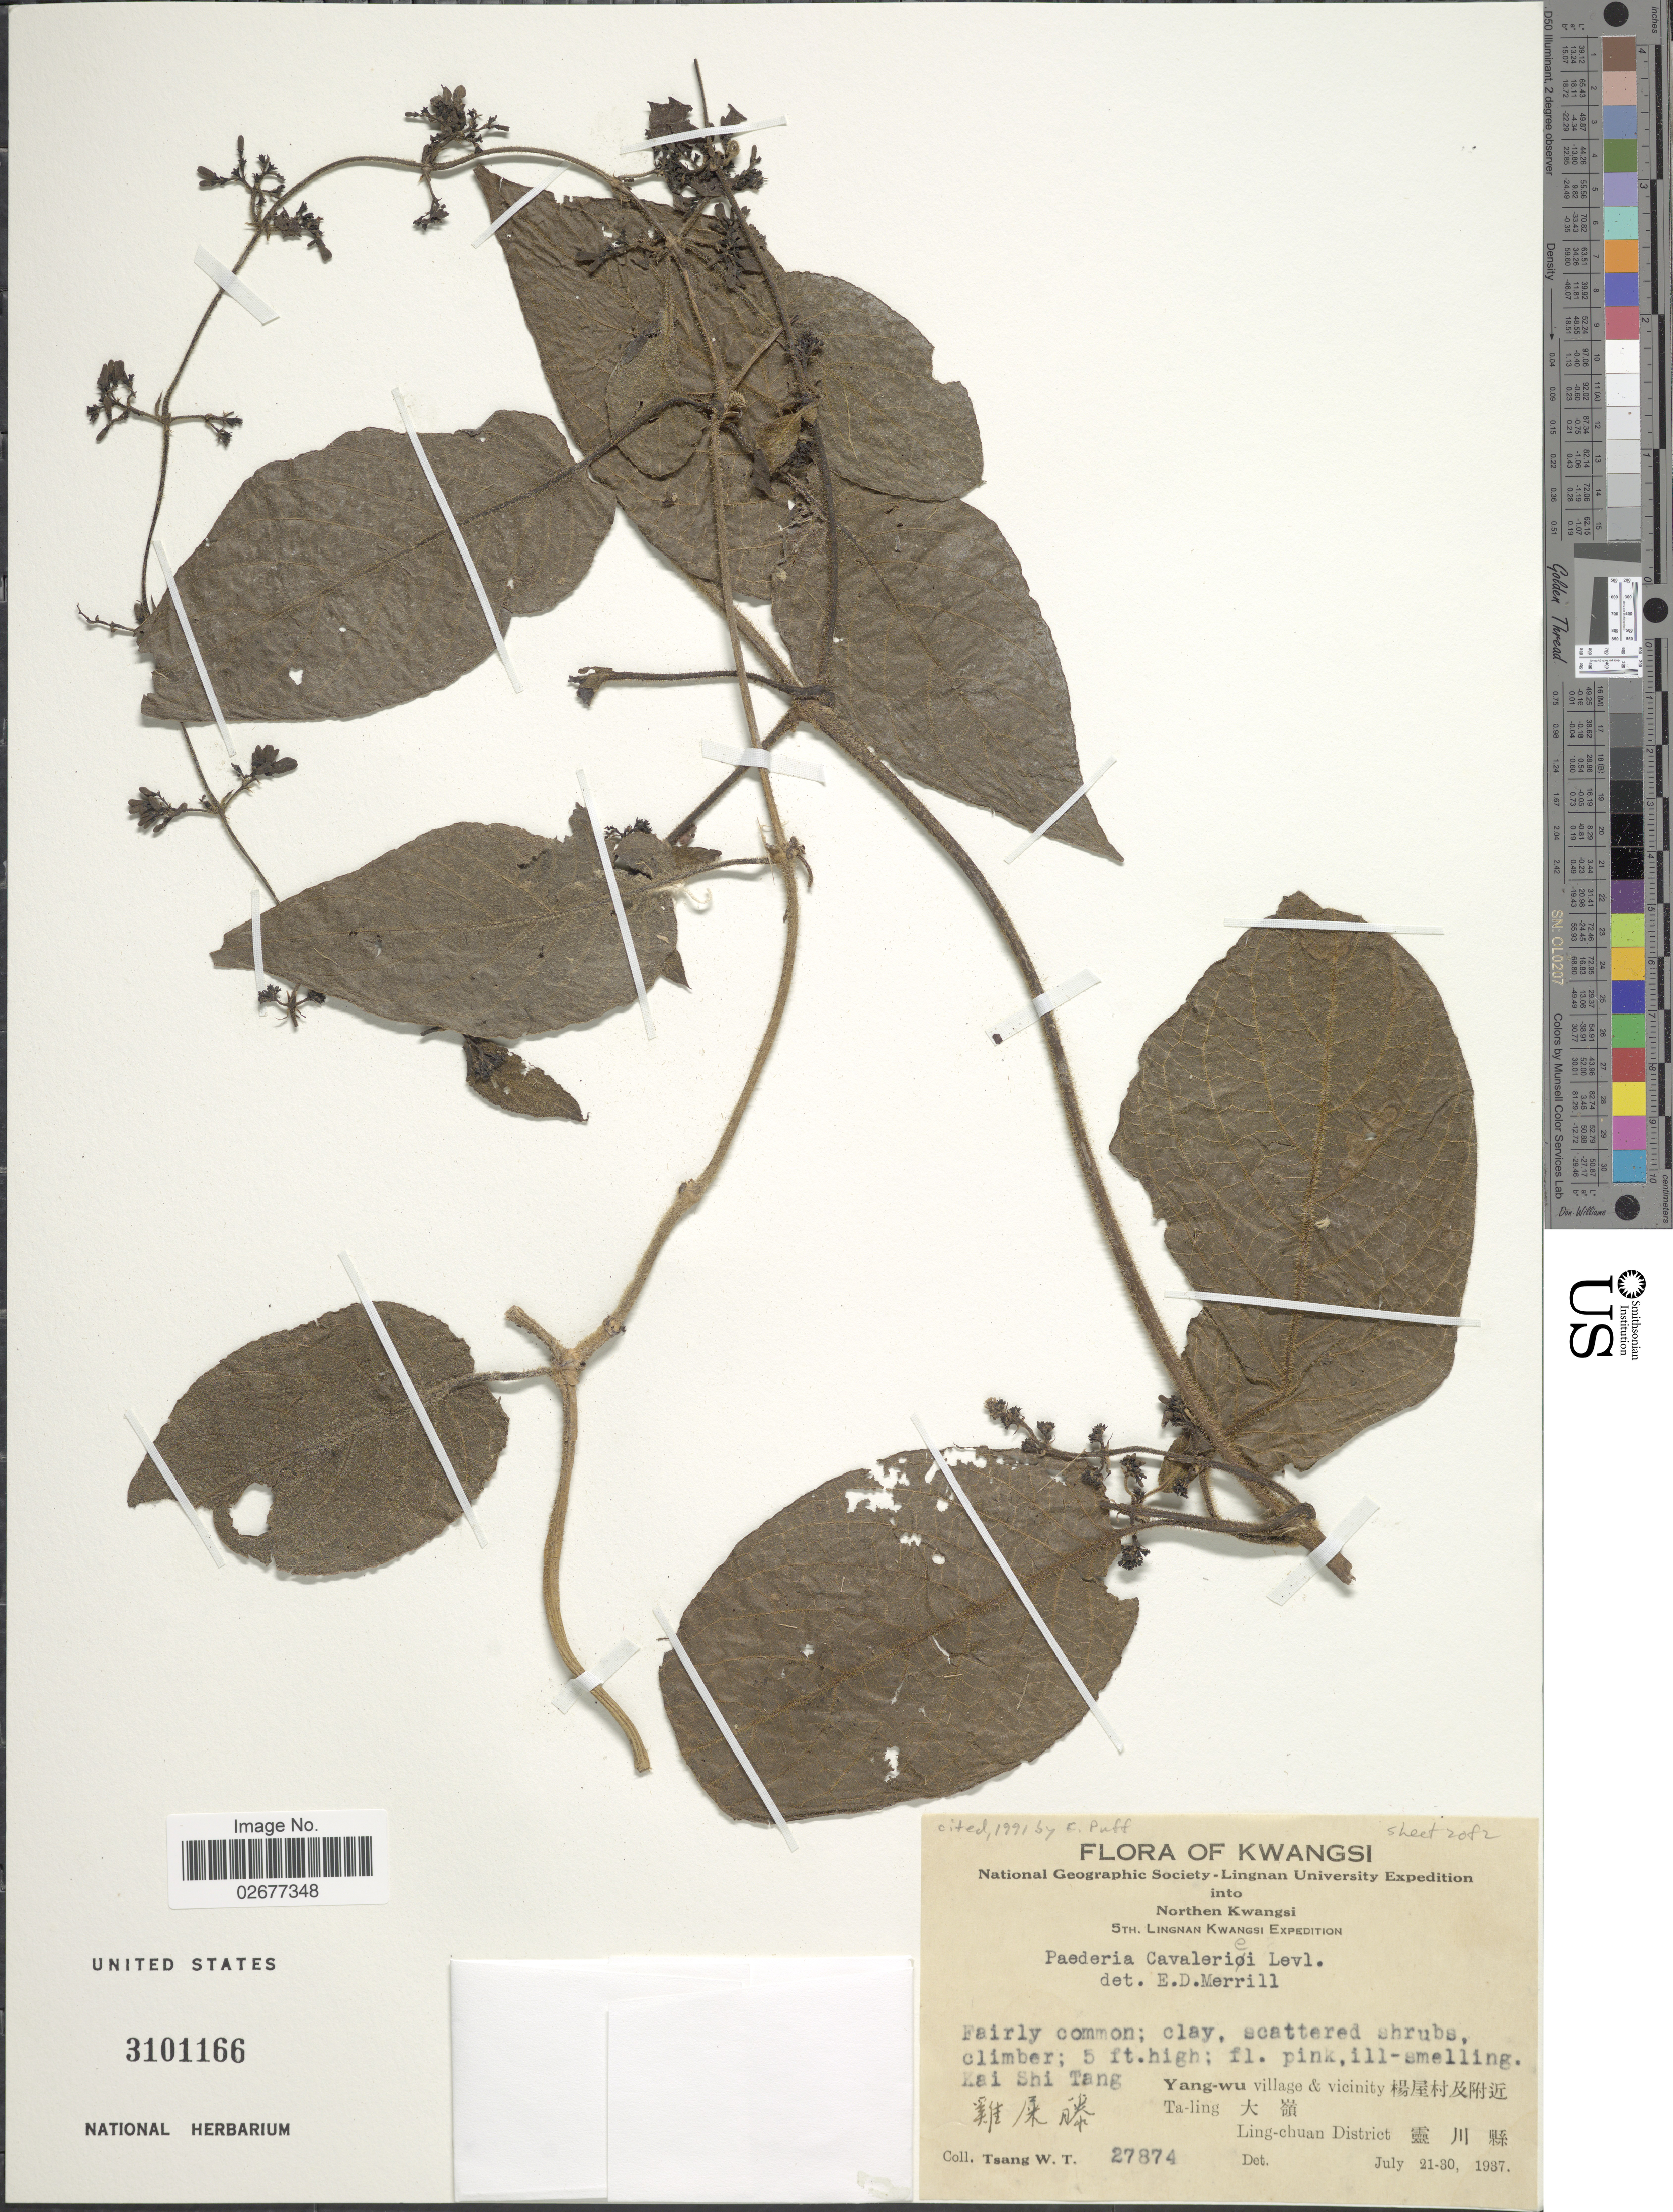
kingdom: Plantae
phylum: Tracheophyta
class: Magnoliopsida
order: Gentianales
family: Rubiaceae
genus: Paederia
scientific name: Paederia cavaleriei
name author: H. Lév.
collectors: W. T. Tsang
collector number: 27874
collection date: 1937-07-21/1937-07-30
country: China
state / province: Guangxi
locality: Kwangsi, Northern Kwangsi, Kai Shi Tang, Yang-wu village & vicinity, Ta-ling, Ling-chuan District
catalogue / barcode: US 3101166